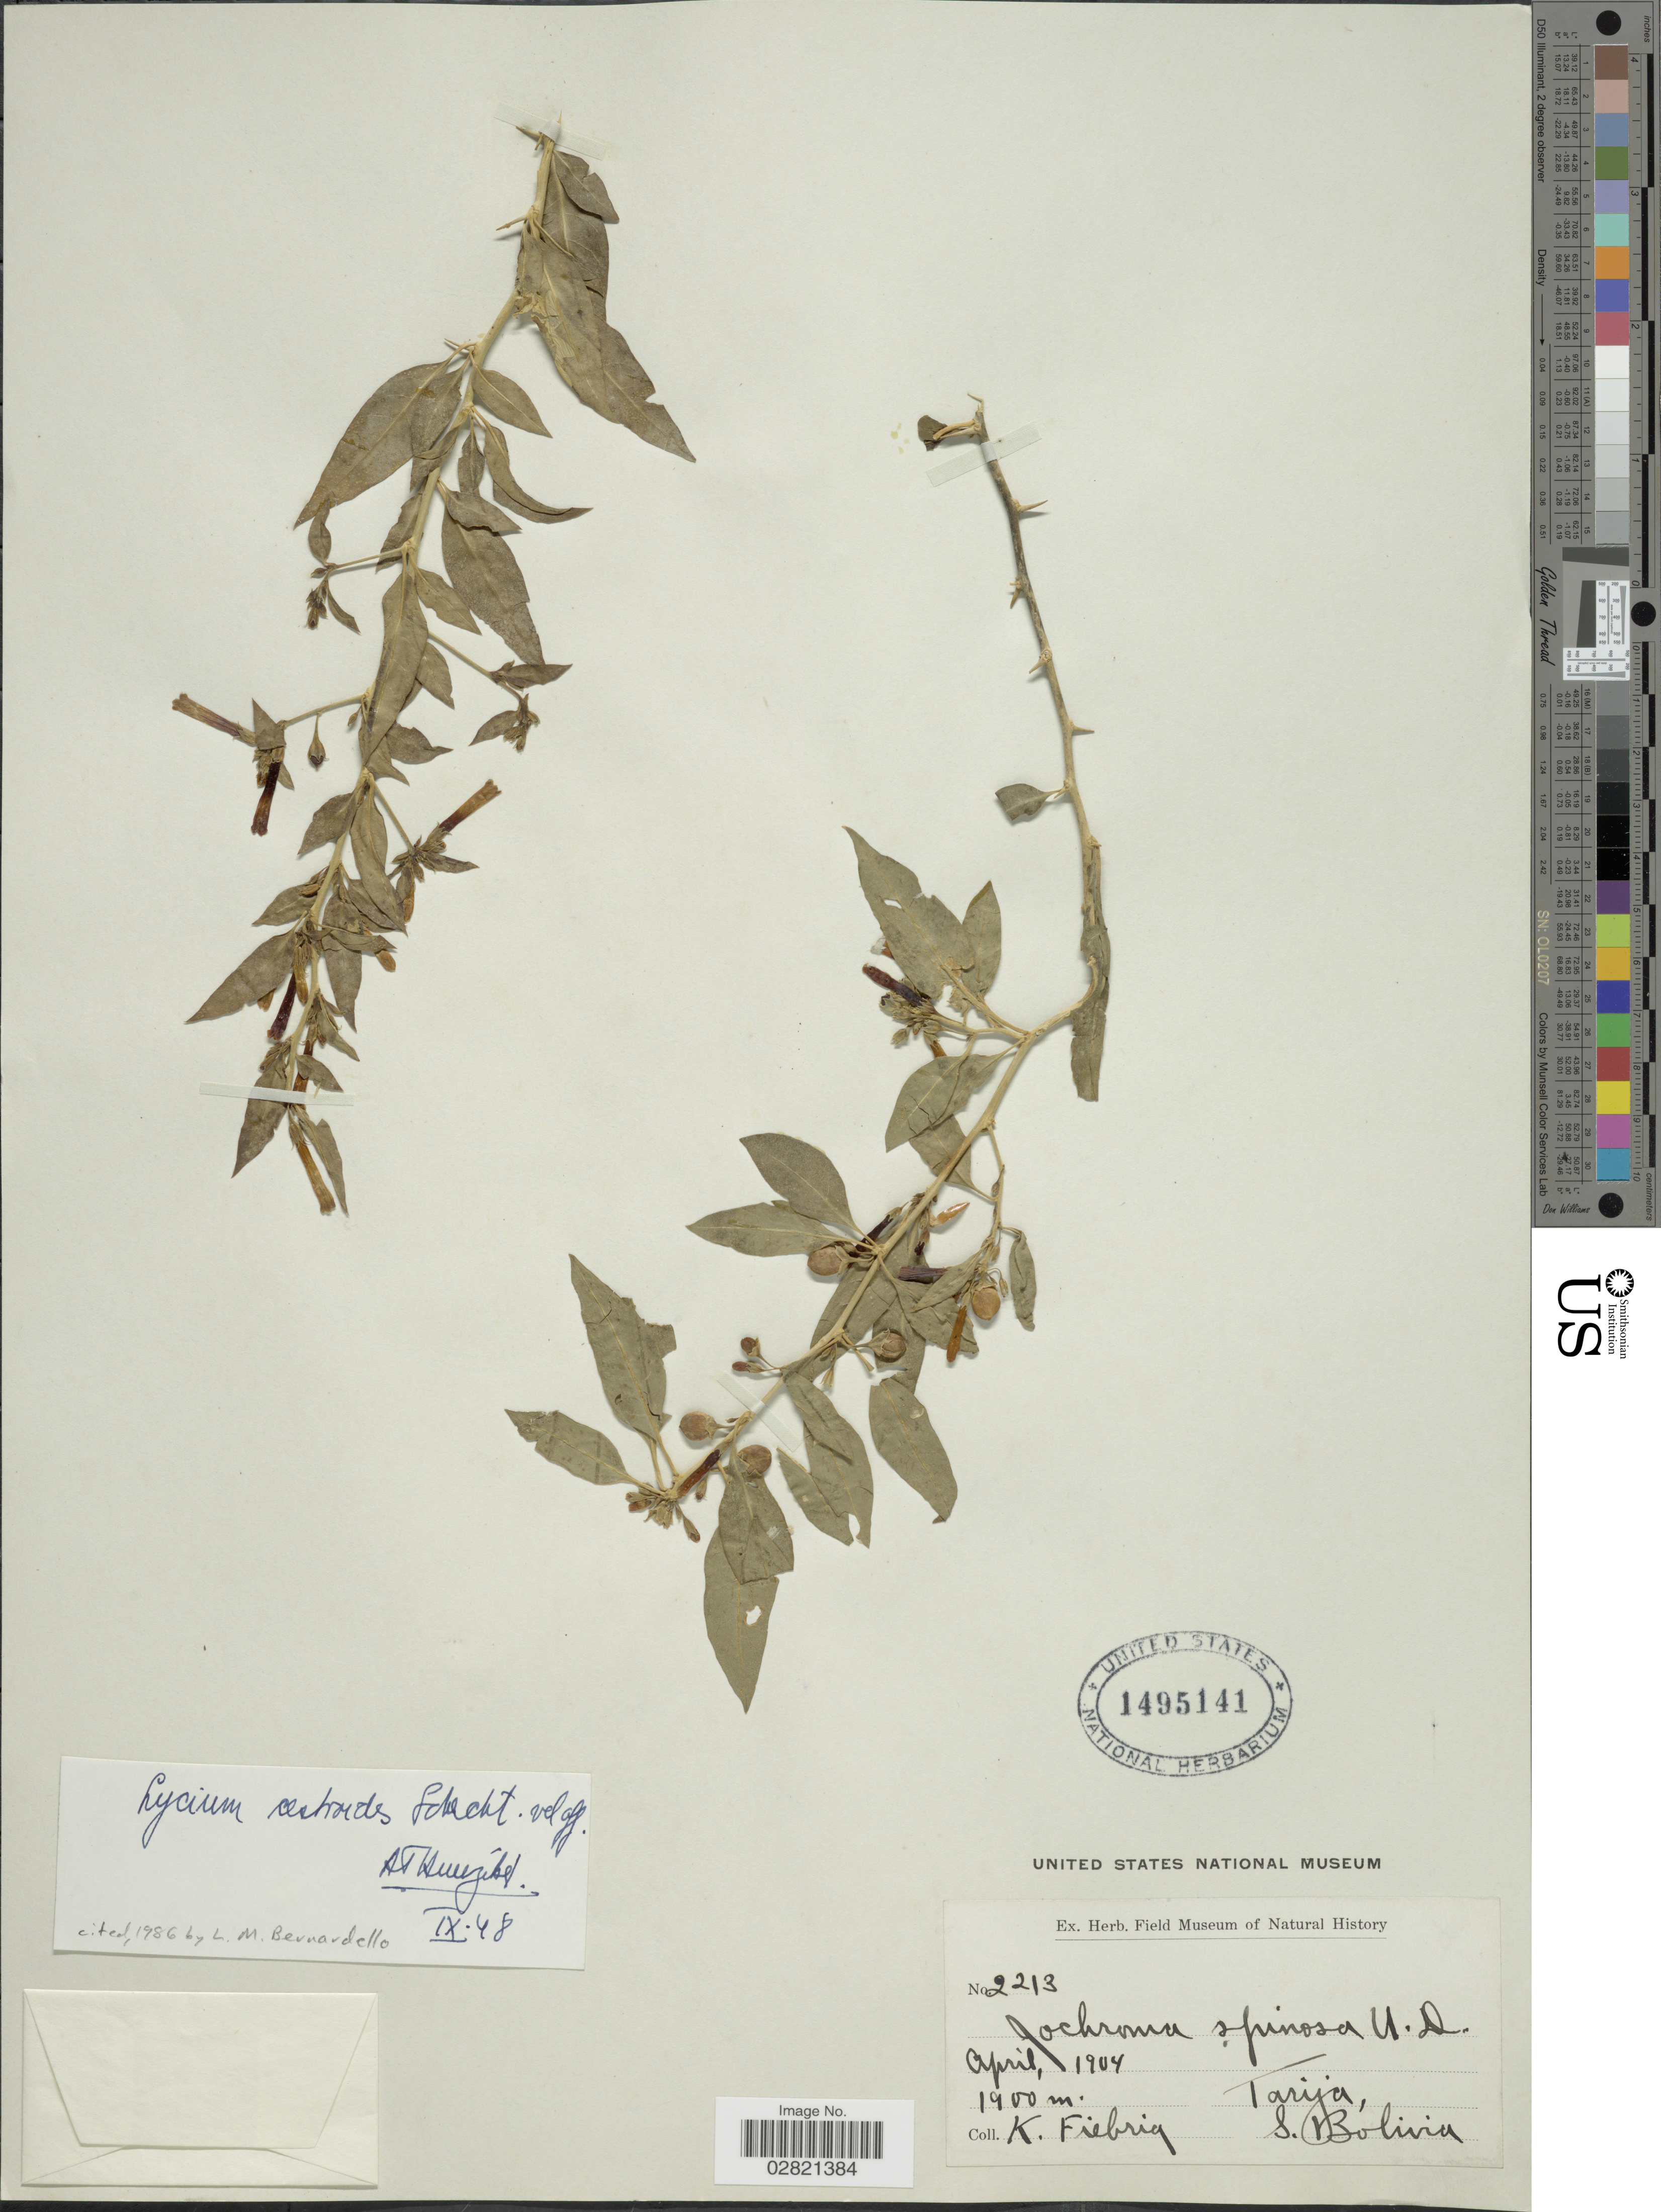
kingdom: Plantae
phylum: Tracheophyta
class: Magnoliopsida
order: Solanales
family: Solanaceae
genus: Lycium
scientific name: Lycium cestroides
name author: Schltdl.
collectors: K. Fiebrig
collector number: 2213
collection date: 1904-04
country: Bolivia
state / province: Tarija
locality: Tarija, S. Bolivia.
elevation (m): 1900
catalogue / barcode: US 1495141